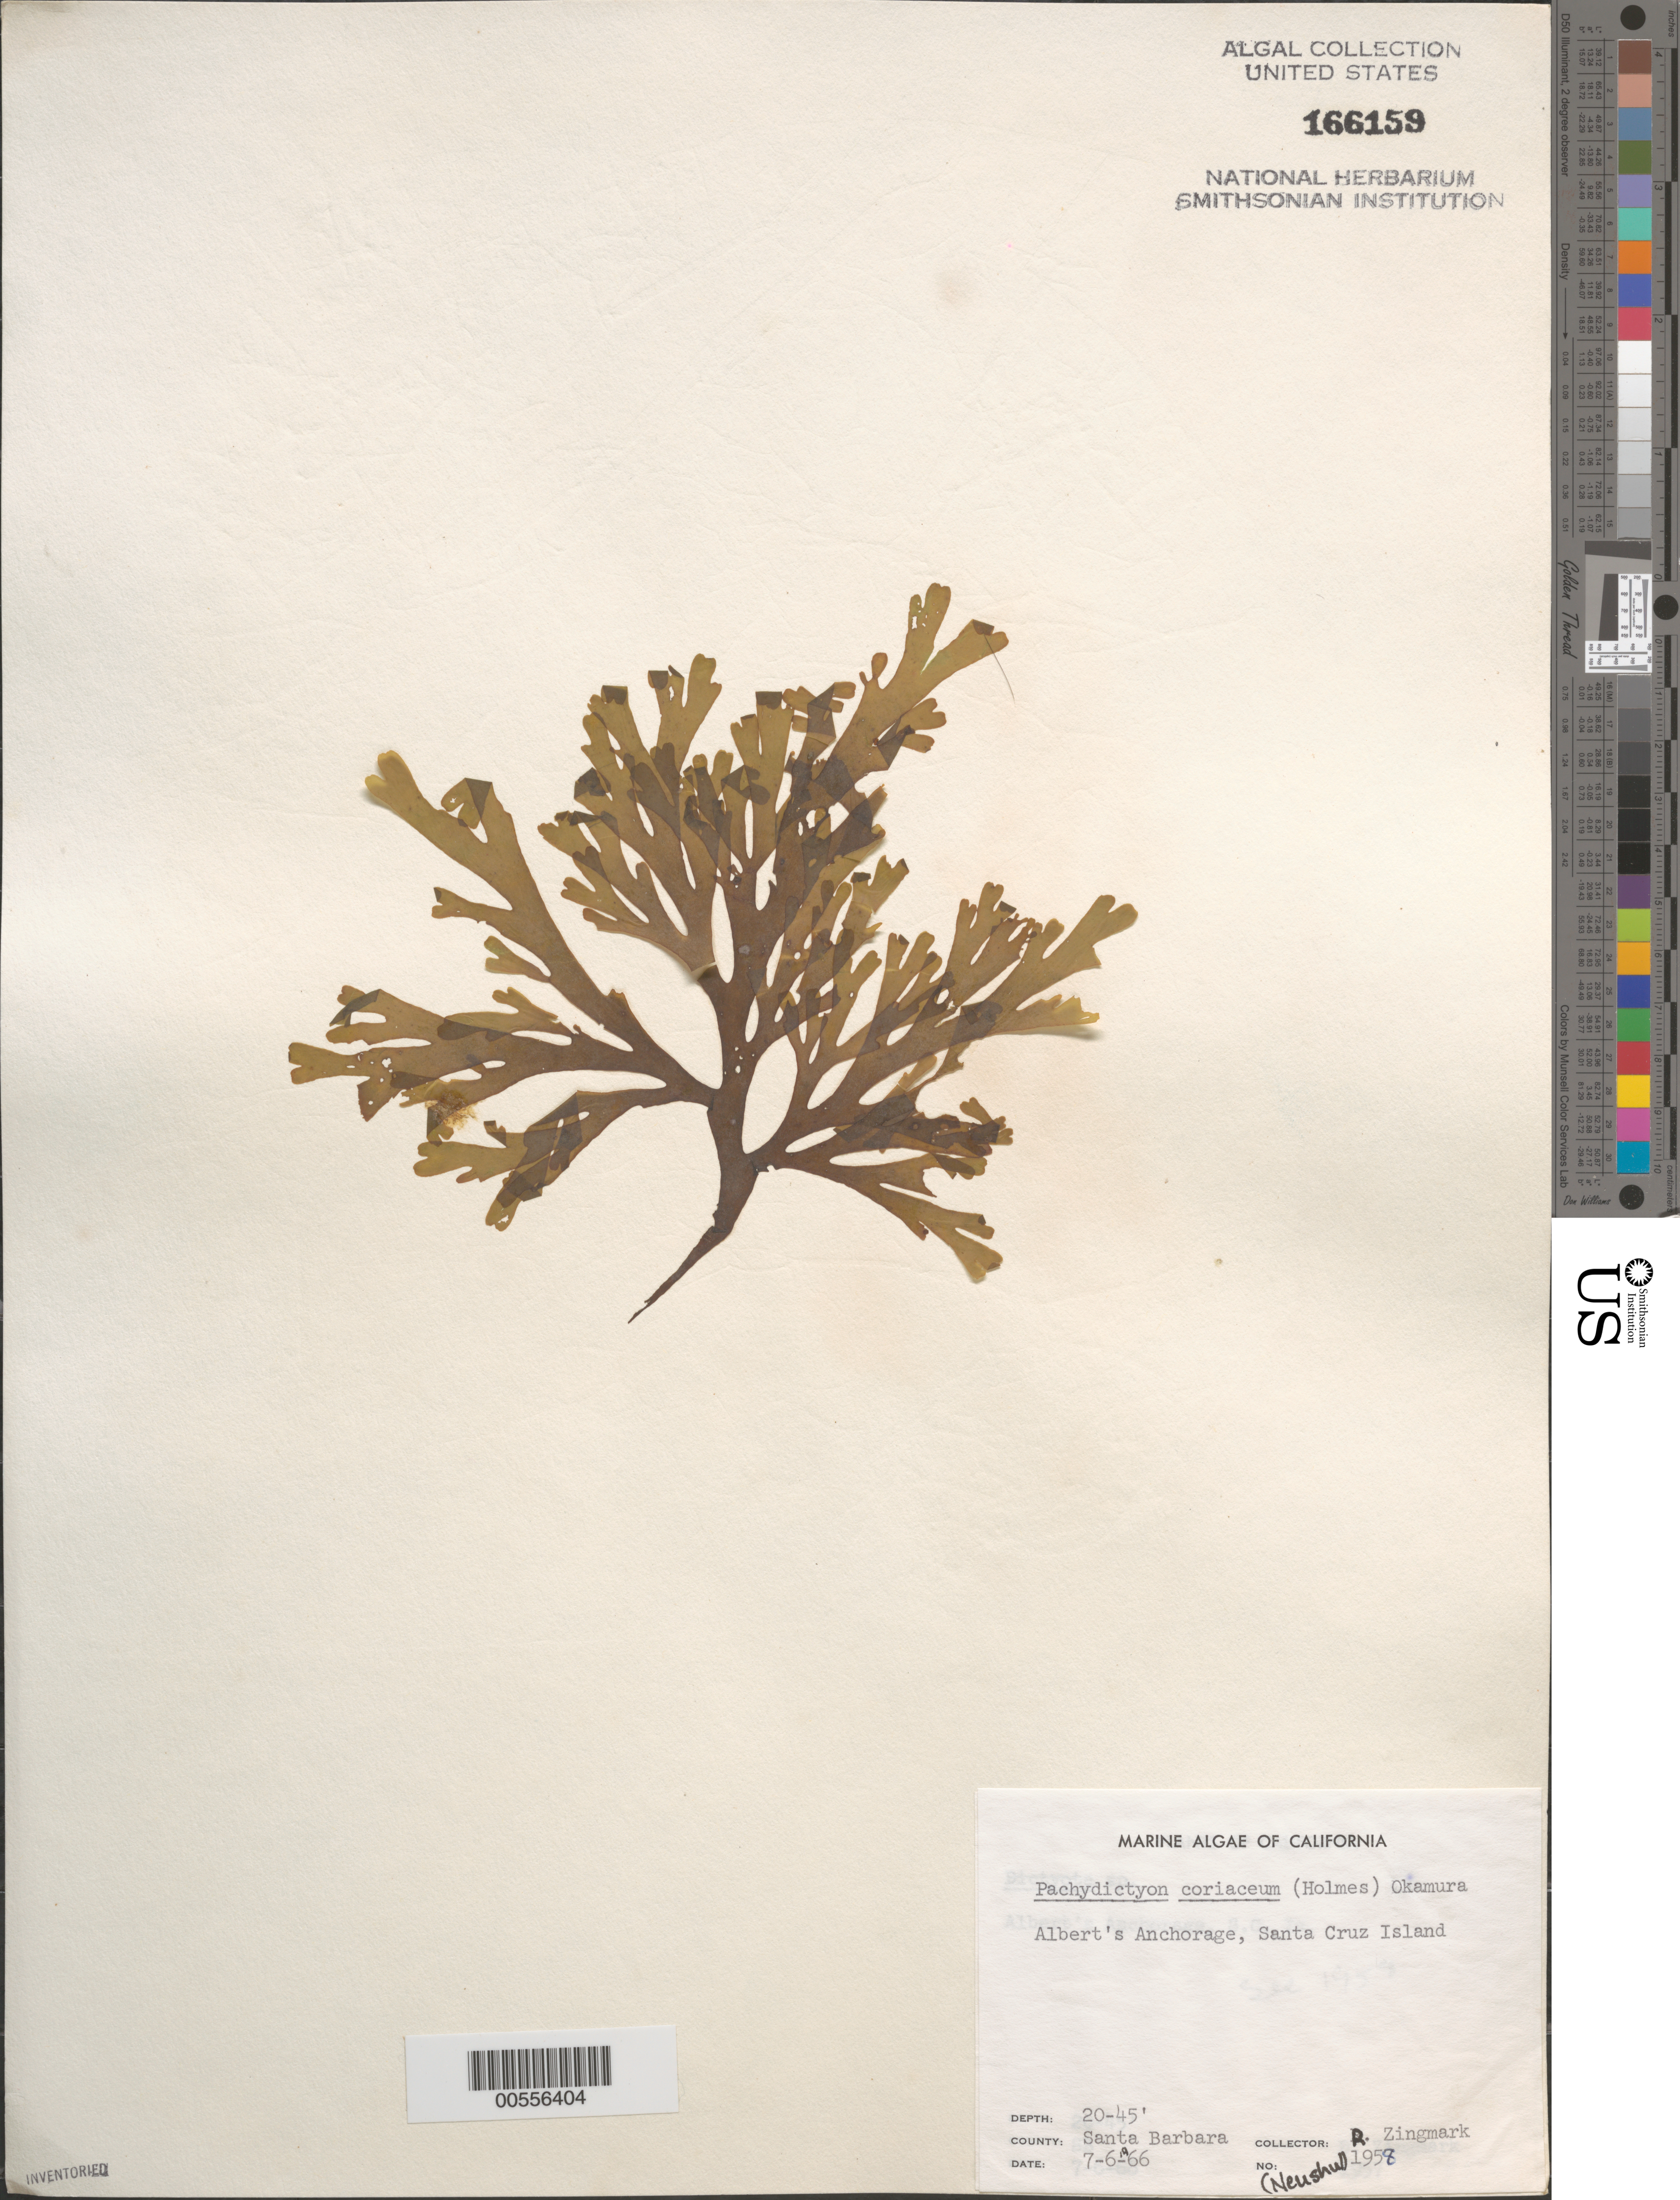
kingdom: Chromista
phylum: Ochrophyta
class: Phaeophyceae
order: Dictyotales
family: Dictyotaceae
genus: Pachydictyon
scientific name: Pachydictyon coriaceum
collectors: R. Zingmark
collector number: Neushul 1958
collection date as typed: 06 Jul 1966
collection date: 1966-07-06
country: United States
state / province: California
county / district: Santa Barbara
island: Santa Cruz Island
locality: Albert's Anchorage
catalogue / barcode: US 166159